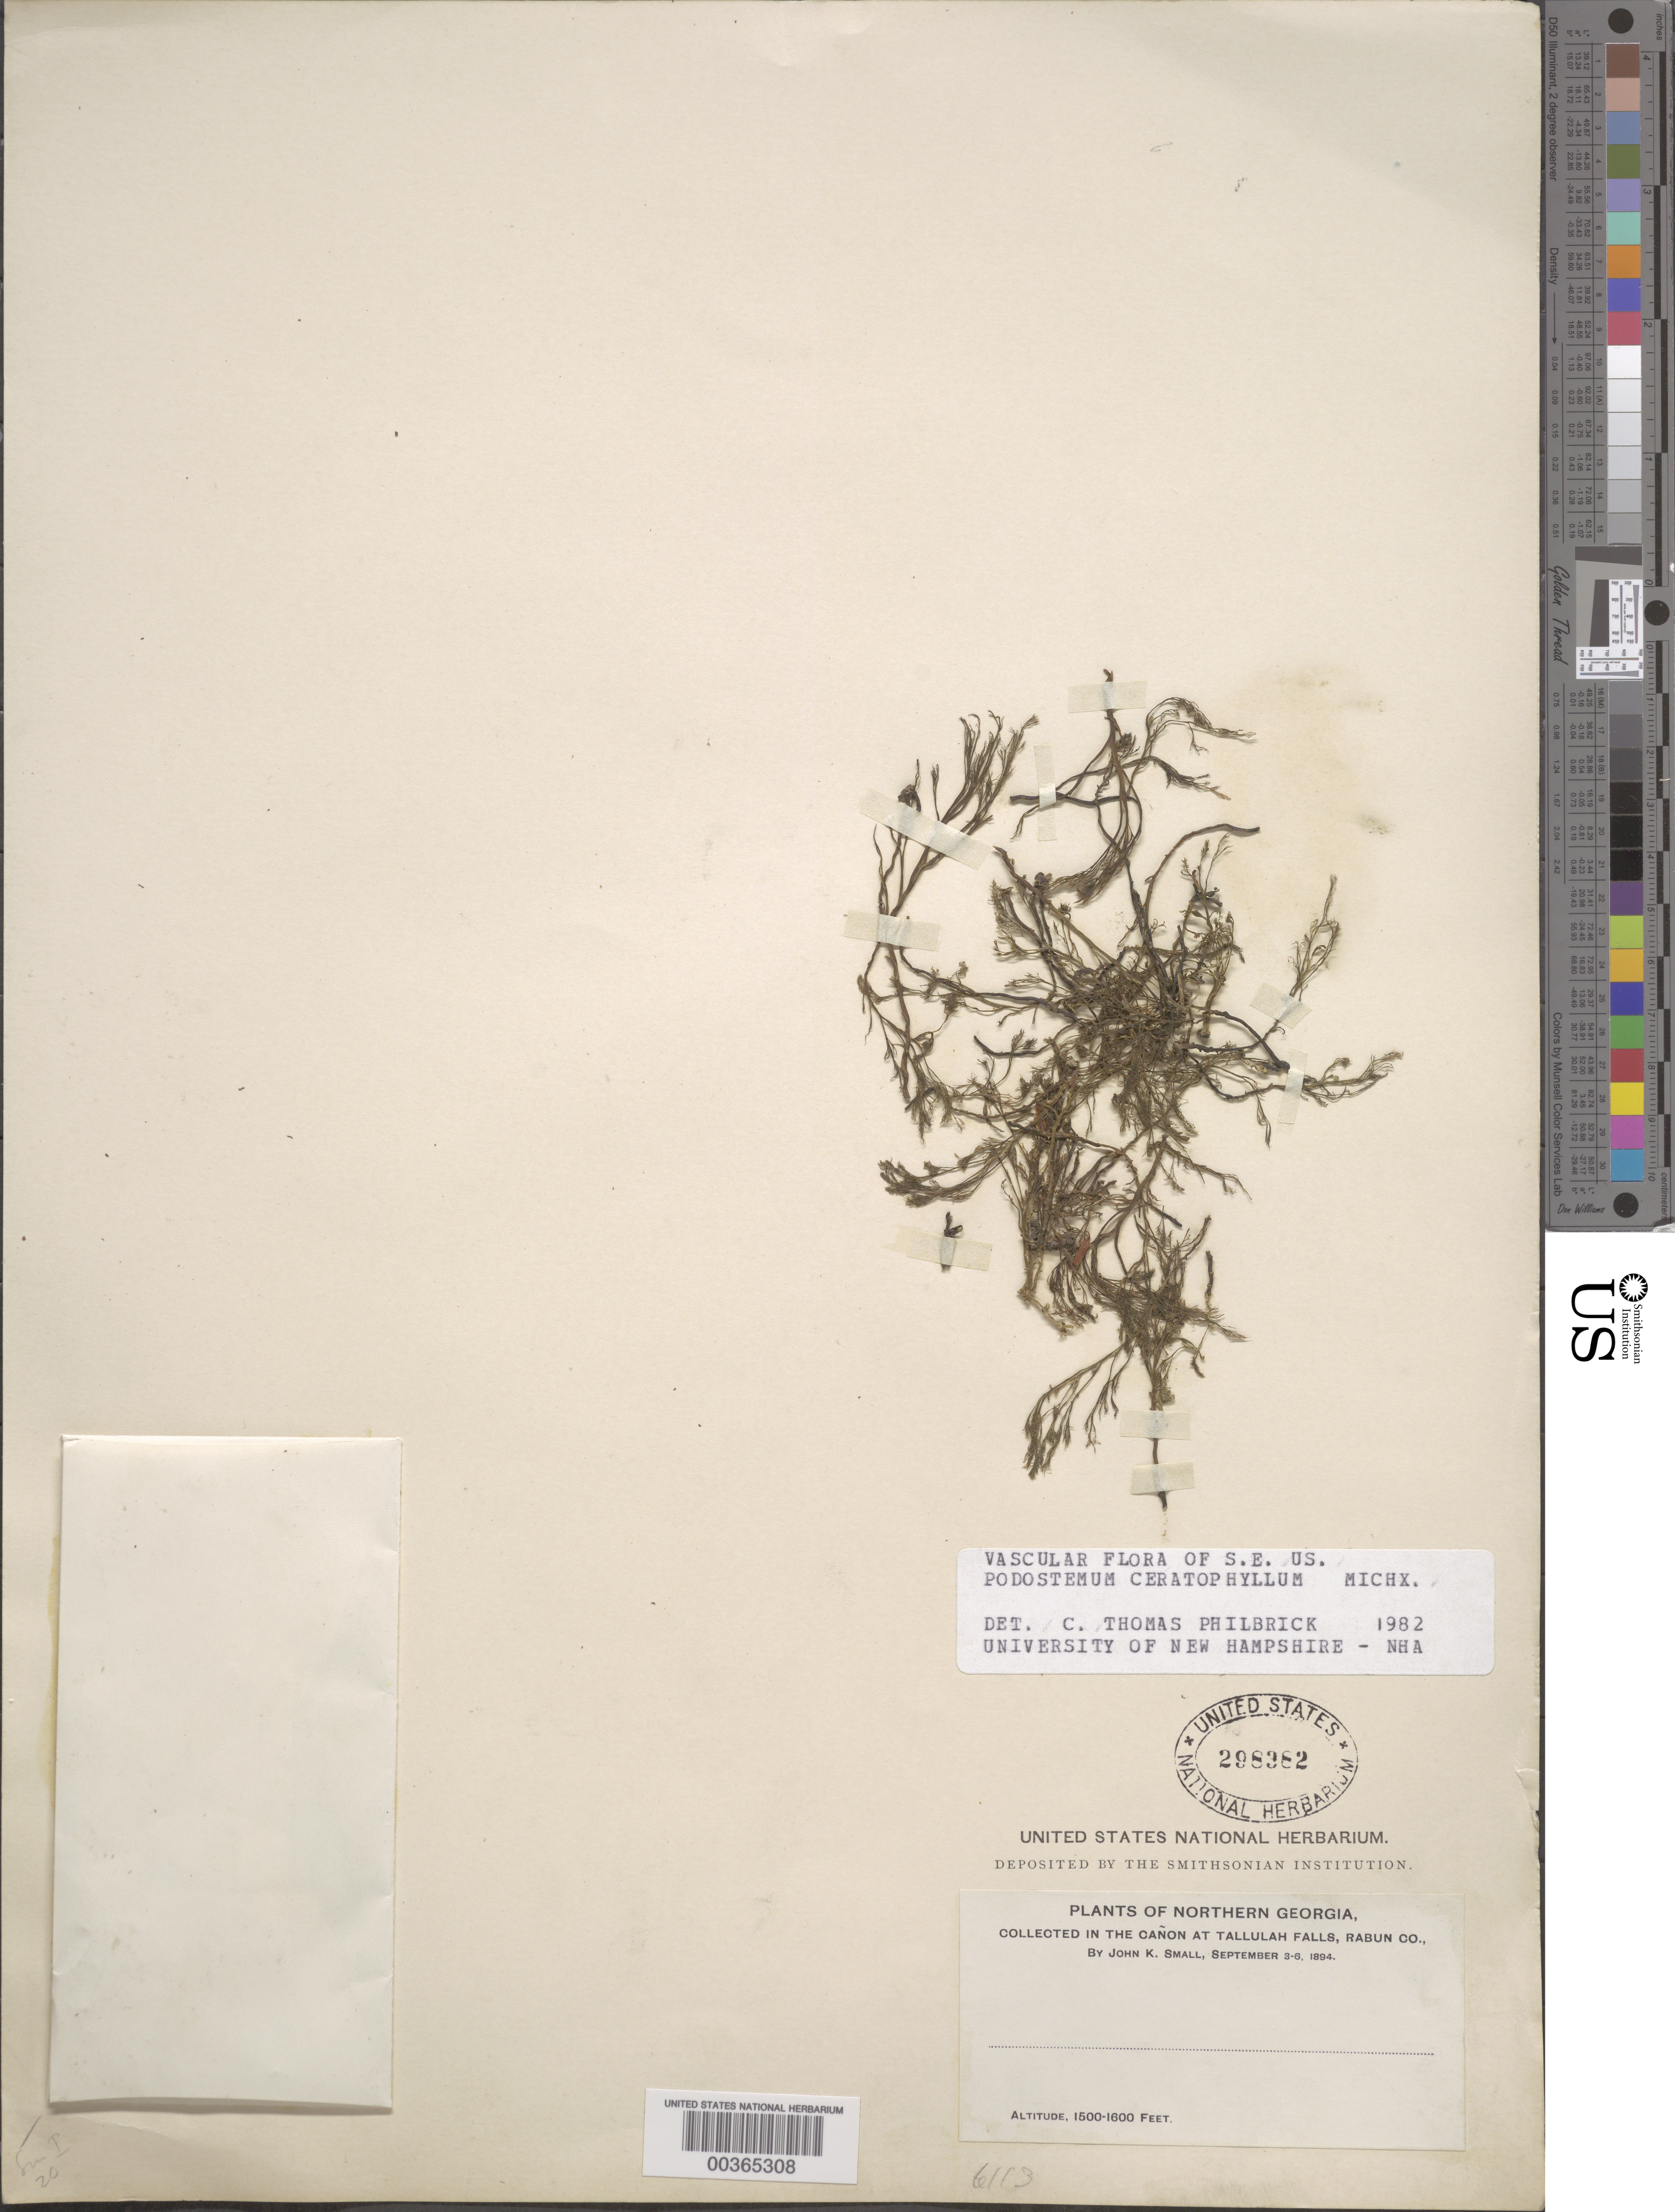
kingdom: Plantae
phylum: Tracheophyta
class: Magnoliopsida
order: Malpighiales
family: Podostemaceae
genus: Podostemum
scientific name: Podostemum ceratophylllum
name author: Michx.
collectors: J. K. Small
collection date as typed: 03 Sep 1894 to 06 Sep 1894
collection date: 1894-09-03/1894-09-06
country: United States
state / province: Georgia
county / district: Rabun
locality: Canyon at tallulah falls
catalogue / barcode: US 298382